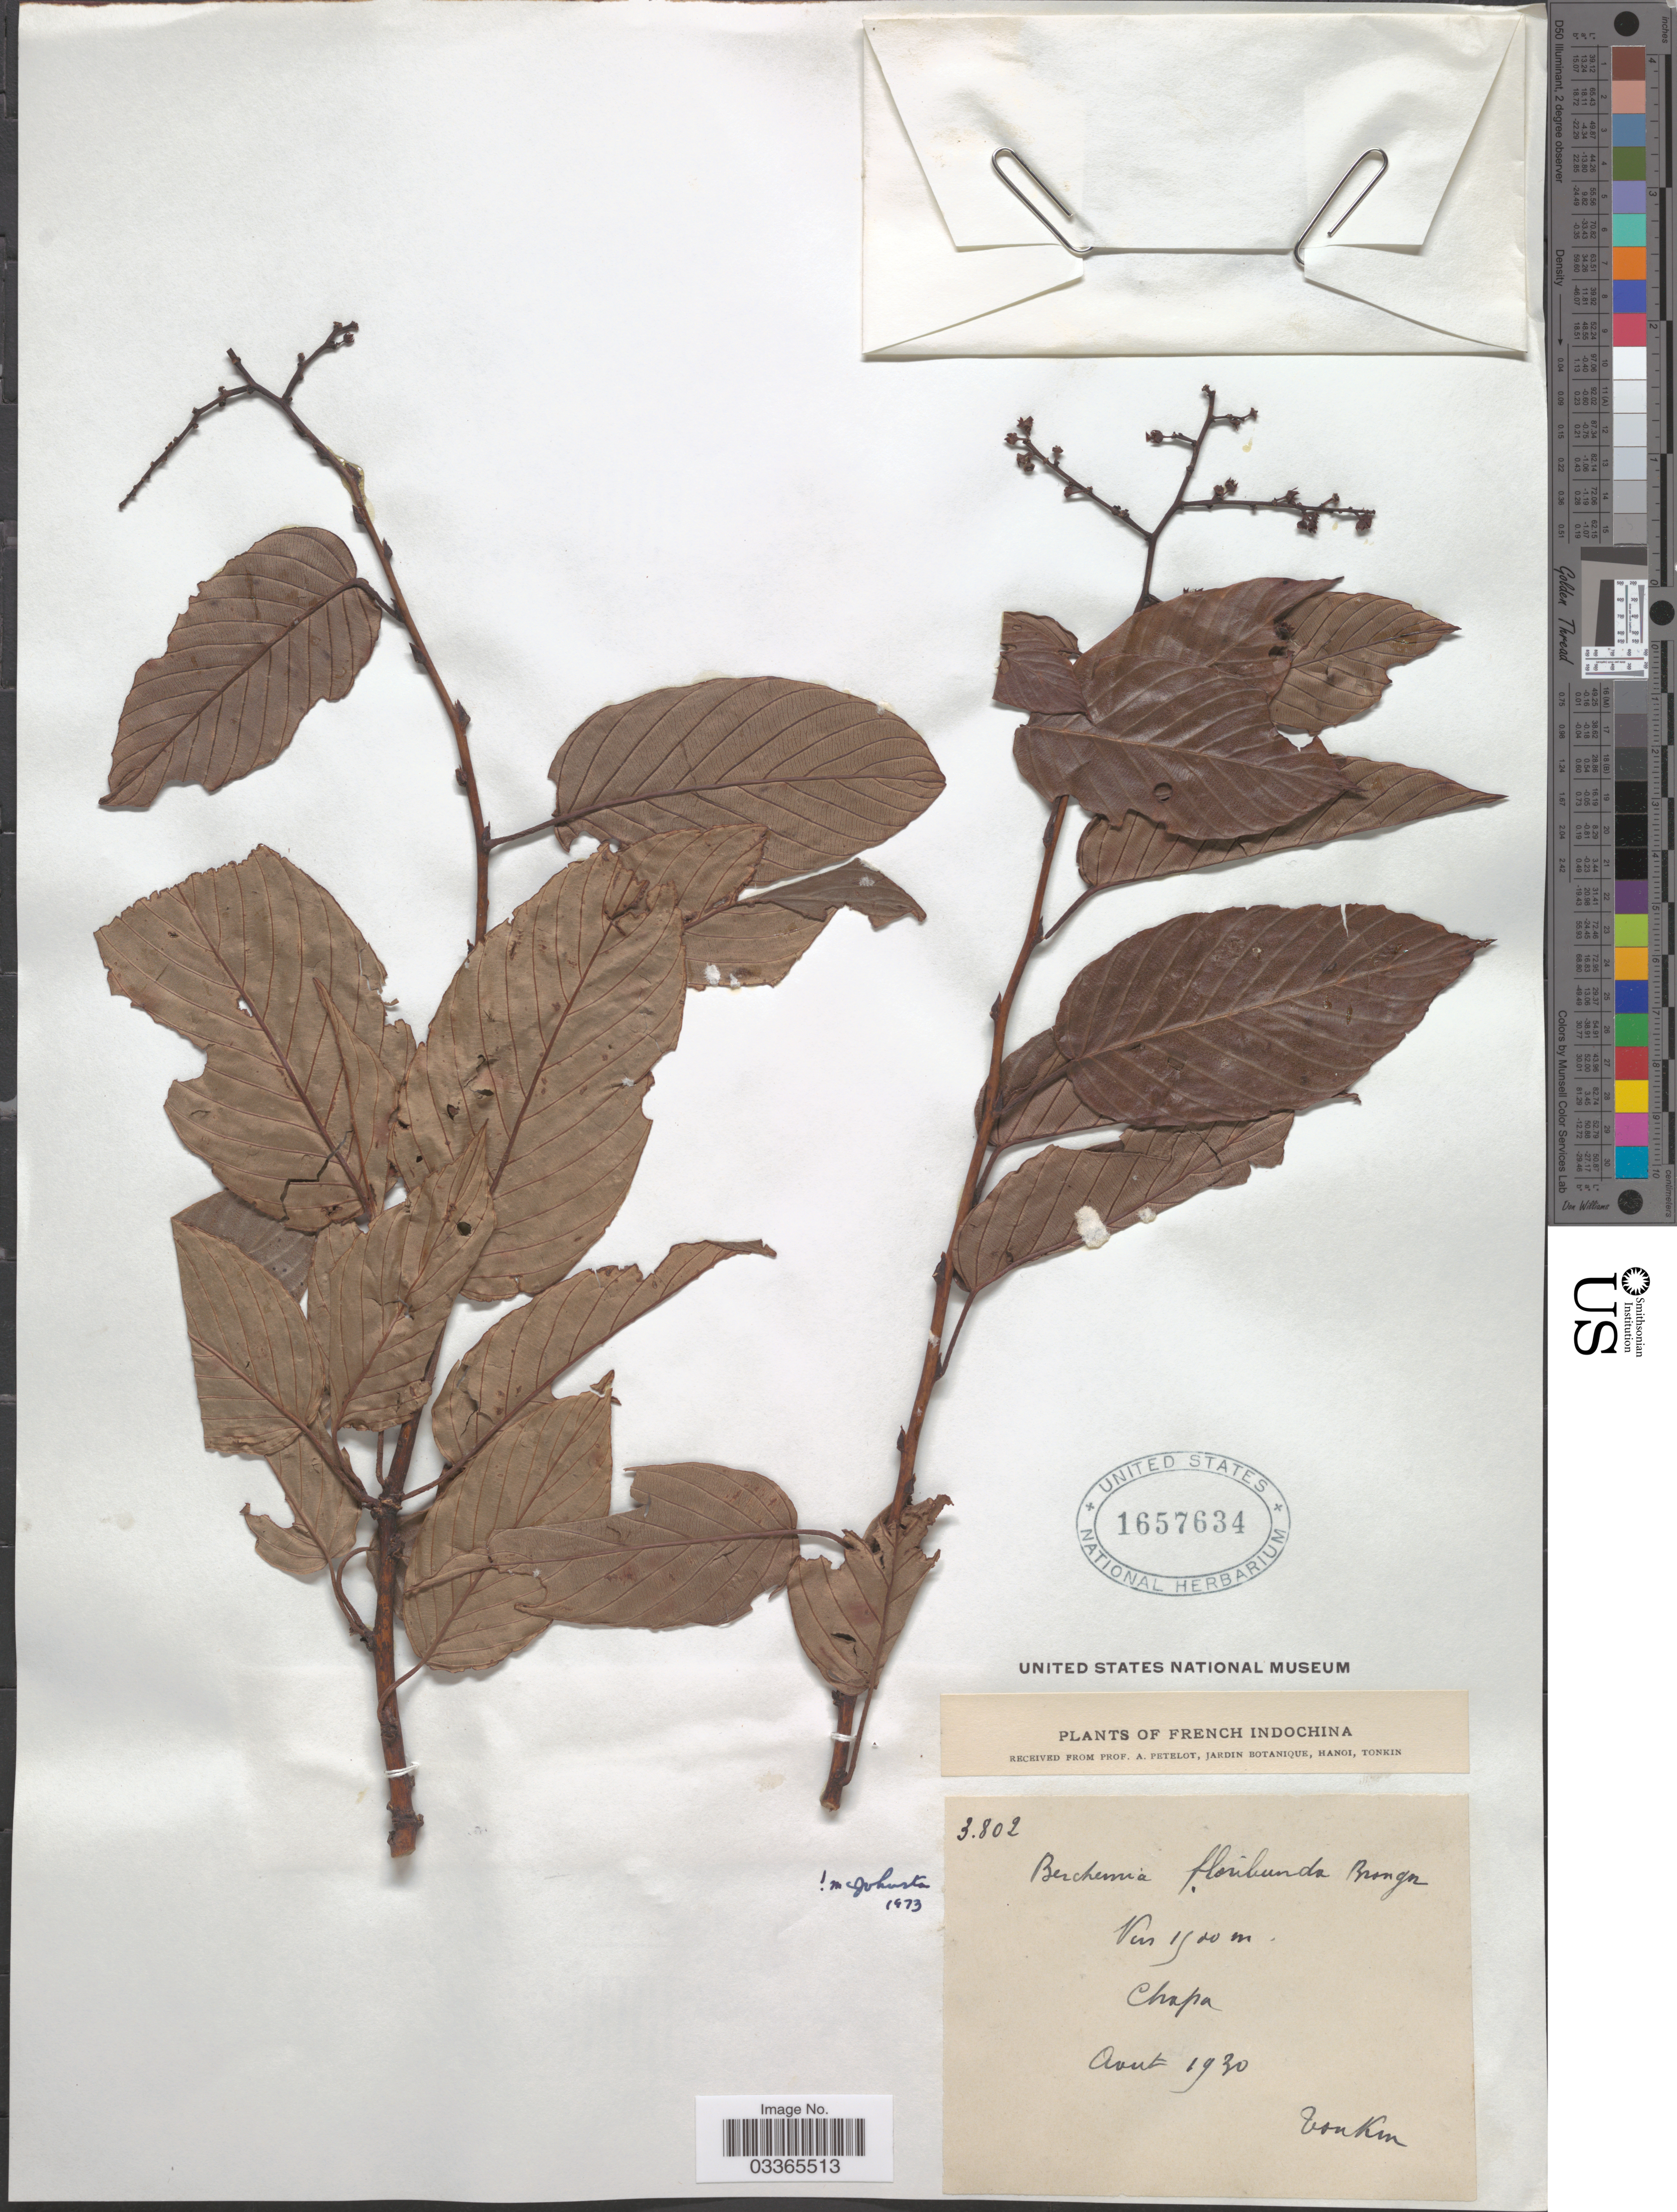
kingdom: Plantae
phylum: Tracheophyta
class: Magnoliopsida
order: Rosales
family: Rhamnaceae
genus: Berchemia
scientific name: Berchemia floribunda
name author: (Wall.) Brongn.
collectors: A. Petelot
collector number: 3802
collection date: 1930-08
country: Vietnam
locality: French Indochina, Chapa.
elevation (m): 1520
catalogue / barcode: US 1657634